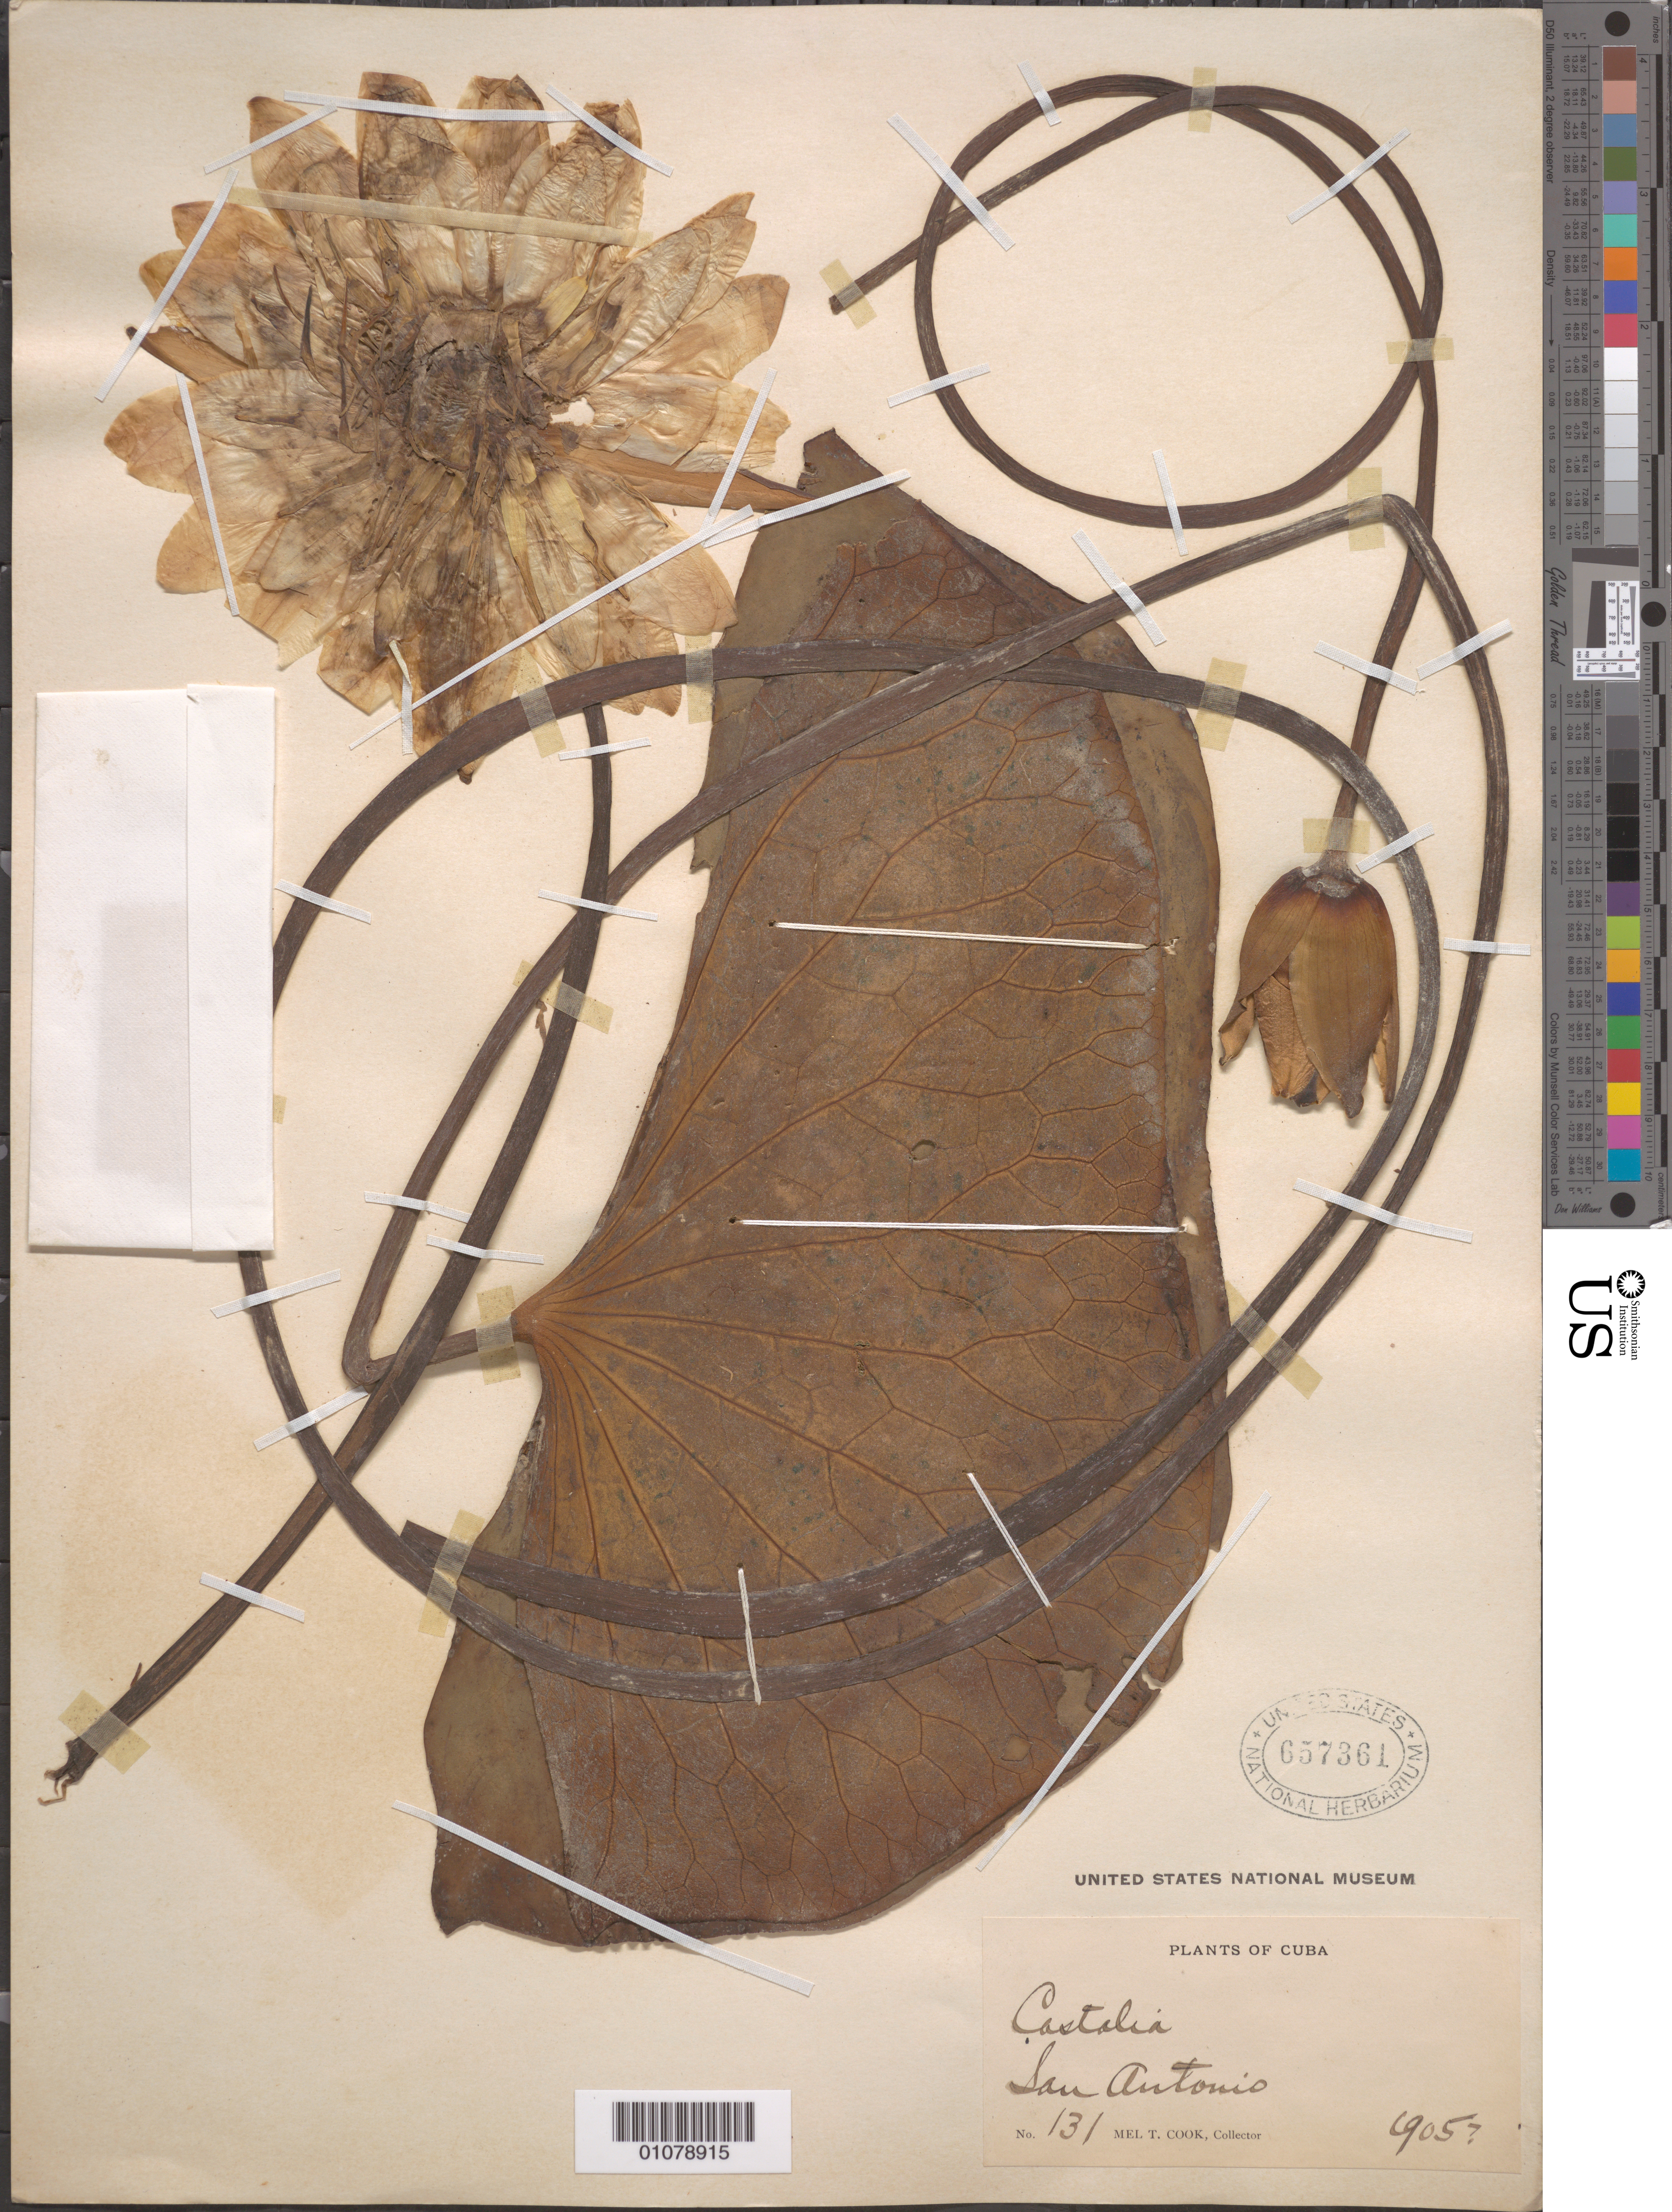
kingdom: Plantae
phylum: Tracheophyta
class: Magnoliopsida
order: Nymphaeales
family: Nymphaeaceae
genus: Nymphaea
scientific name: Nymphaea sp.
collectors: M. T. Cook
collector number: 131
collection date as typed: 1905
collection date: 1905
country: Cuba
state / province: La Habana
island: Cuba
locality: San Antonio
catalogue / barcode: US 657361